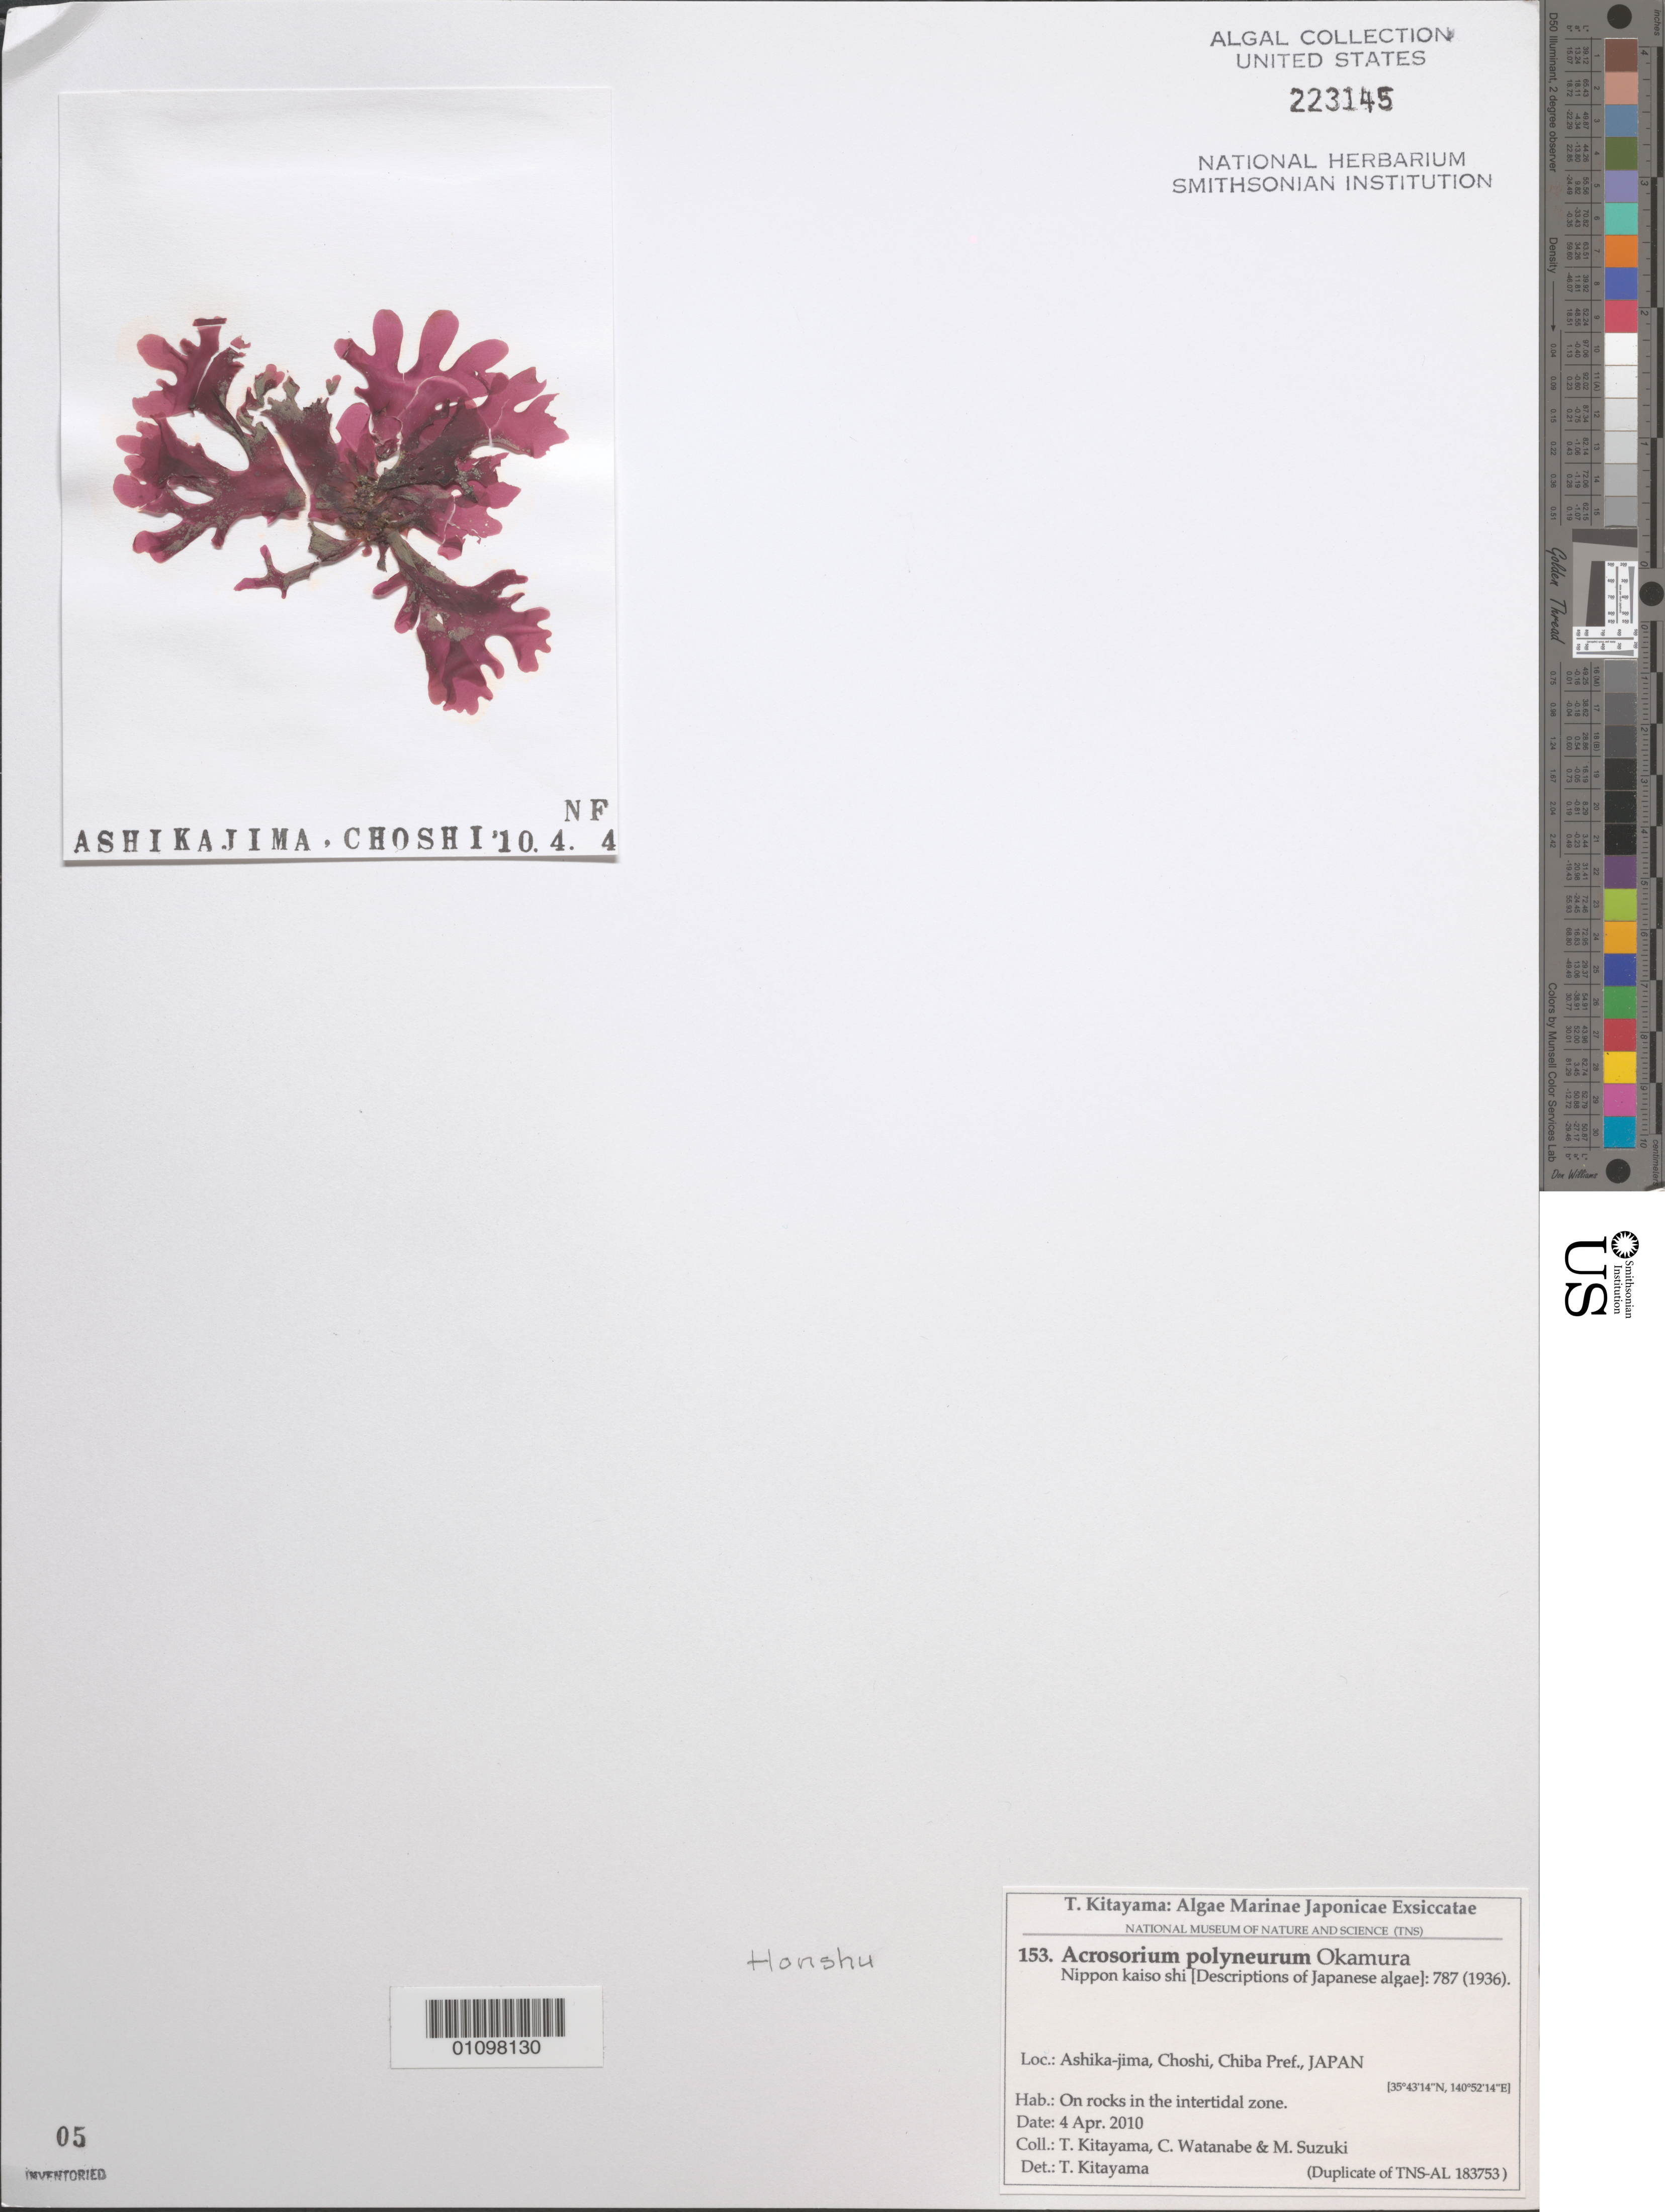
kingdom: Plantae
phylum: Rhodophyta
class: Florideophyceae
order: Ceramiales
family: Delesseriaceae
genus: Acrosorium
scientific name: Acrosorium polyneurum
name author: Okamura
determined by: Kitayama, T.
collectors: T. Kitayama, C. Watanabe & M. Suzuki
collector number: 153 & TNS-AL 183753 Duplicate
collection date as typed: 04 Apr 2010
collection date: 2010-04-04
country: Japan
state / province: Tiba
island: Honshu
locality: Ashika-jima, Choshi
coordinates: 35 43'14"N, 140 52'14"E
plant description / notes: Kitayama, T., Algae Marinae Japonicae Exsiccatae, Fasc. VII (Nos. 151-175)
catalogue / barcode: US 223145